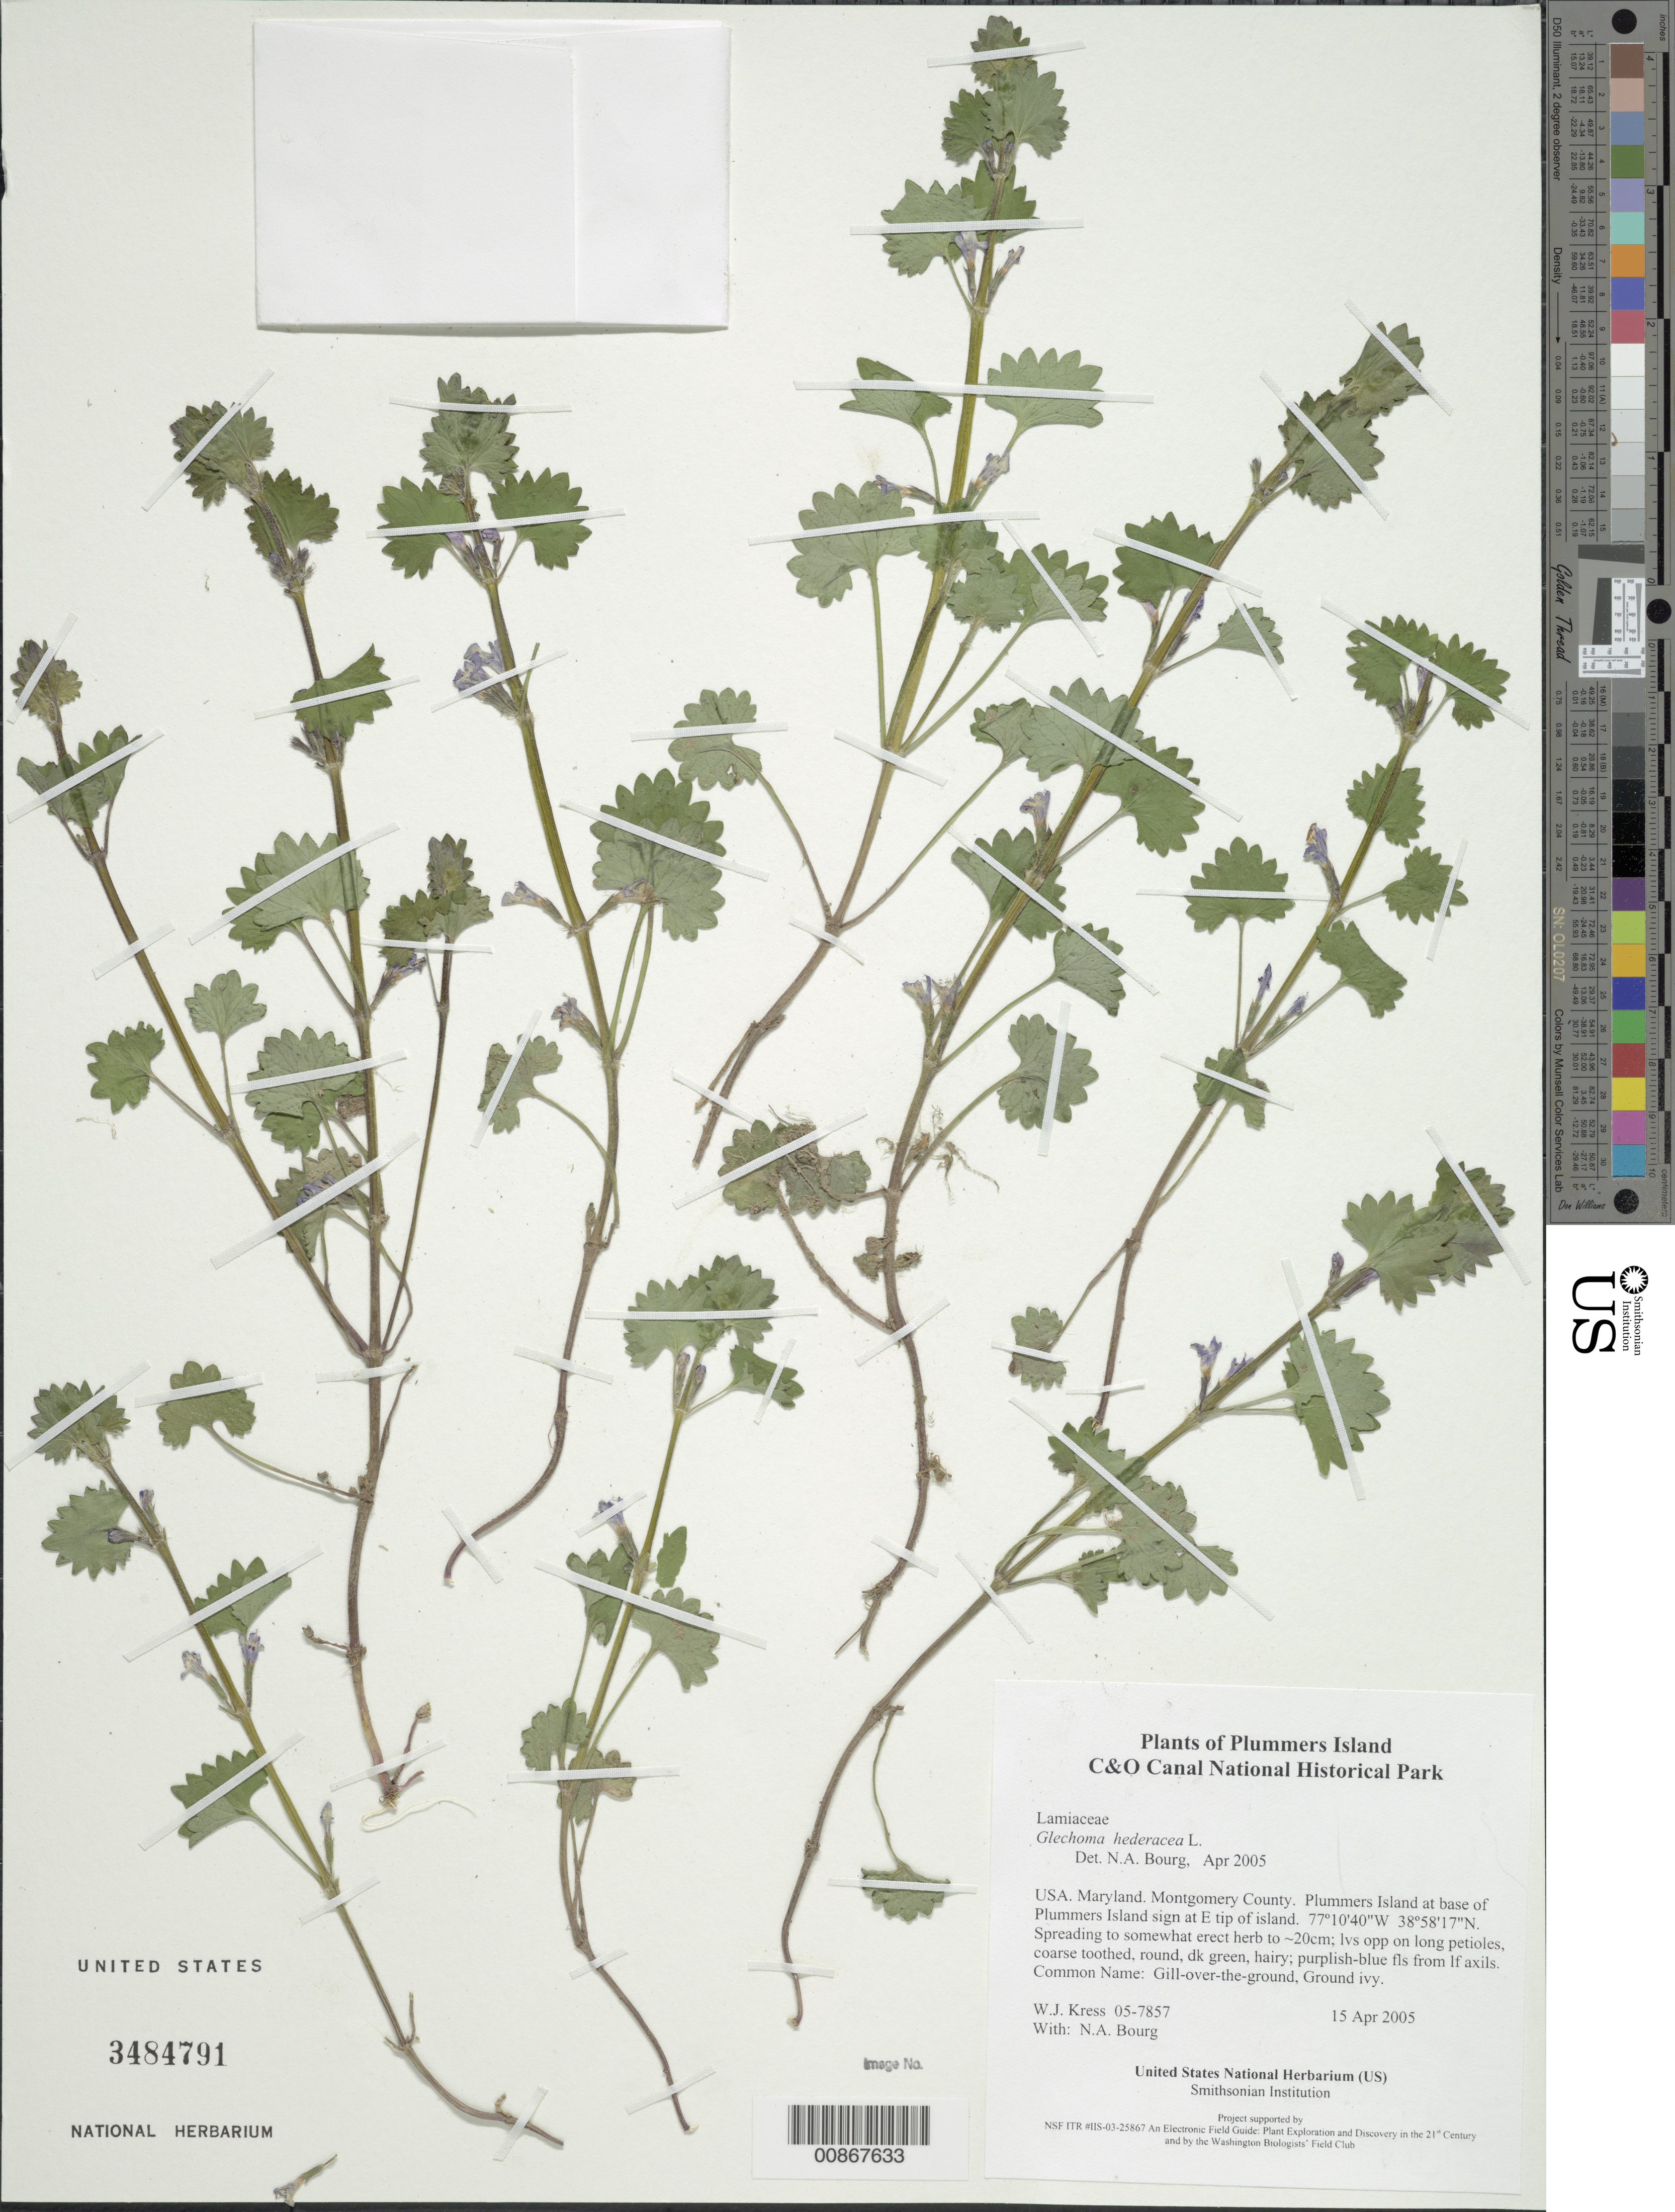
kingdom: Plantae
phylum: Tracheophyta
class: Magnoliopsida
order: Lamiales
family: Lamiaceae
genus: Glechoma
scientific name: Glechoma hederacea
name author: L.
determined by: Bourg, N. A.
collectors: W. J. Kress & N. A. Bourg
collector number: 05-7857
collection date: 2005-04-15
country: United States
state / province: Maryland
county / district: Montgomery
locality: Chesapeake and Ohio Canal National Historical Park, Plummers Island at base of Plummers Island sign at E tip of island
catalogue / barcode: US 3484791